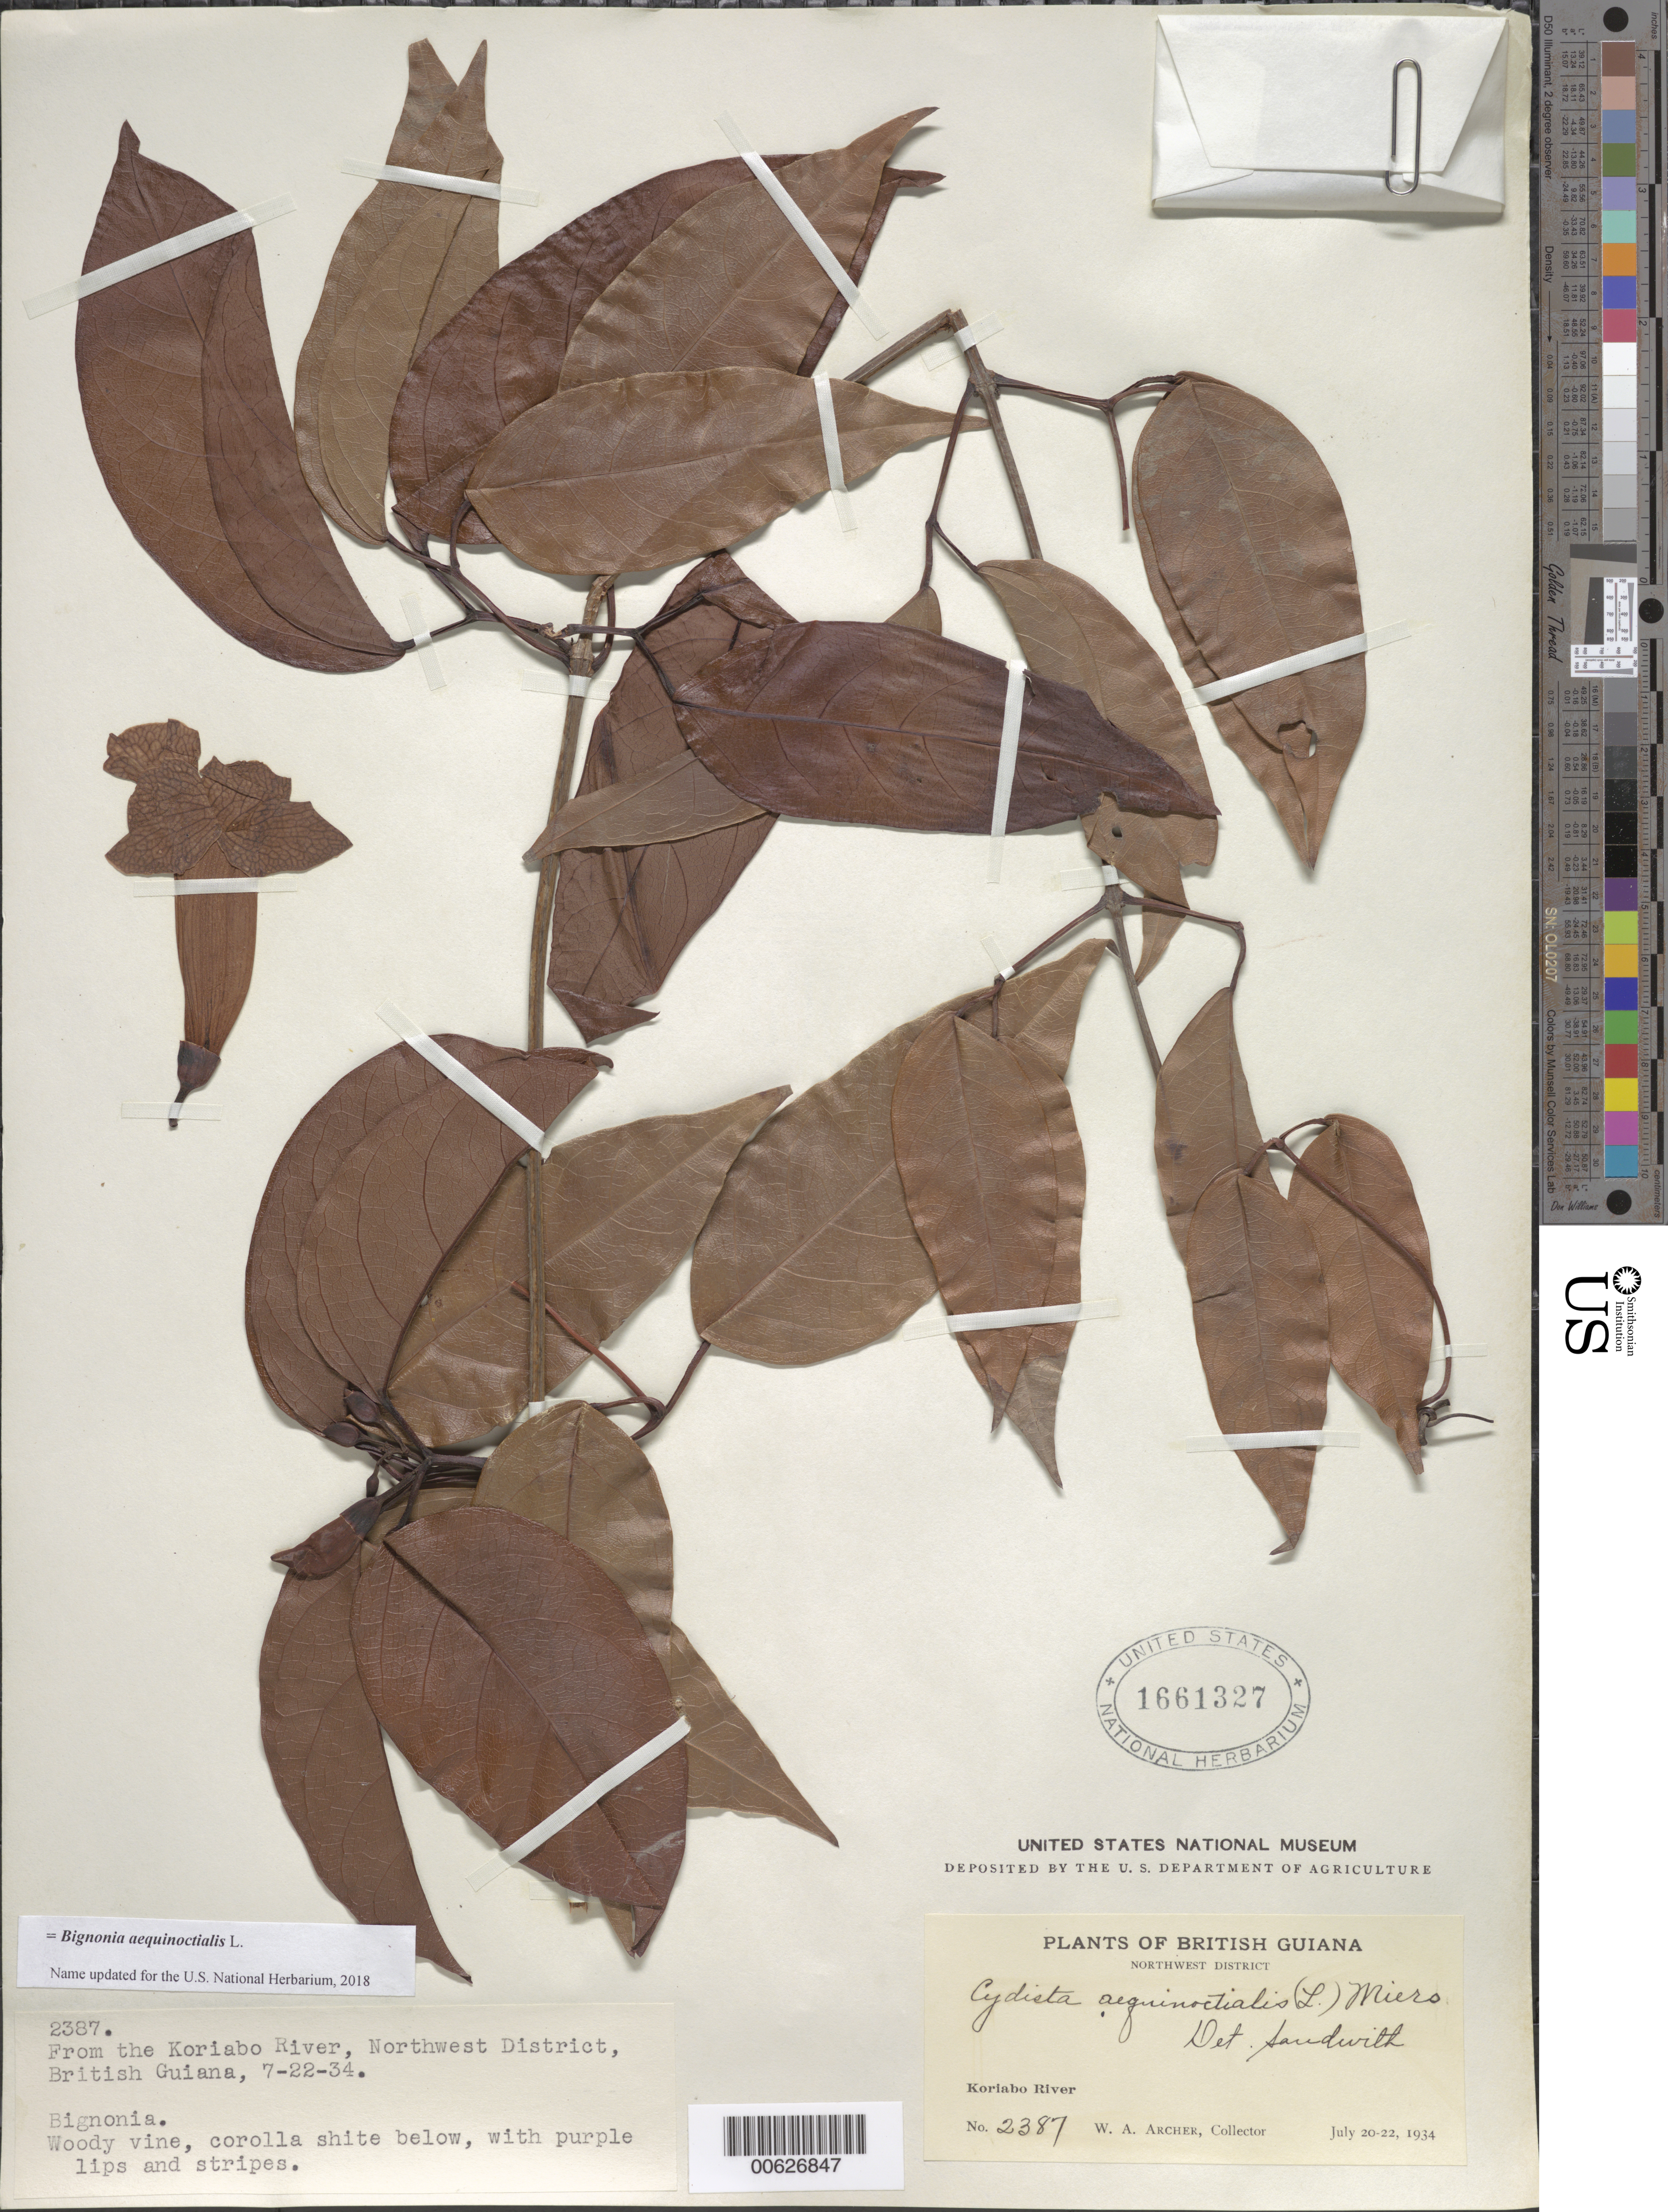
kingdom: Plantae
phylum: Tracheophyta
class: Magnoliopsida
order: Lamiales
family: Bignoniaceae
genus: Bignonia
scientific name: Bignonia aequinoctialis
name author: L.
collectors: W. A. Archer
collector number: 2387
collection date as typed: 20-Jul-34 to 22-Jul-34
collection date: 1934-07-20/1934-07-22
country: Guyana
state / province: Barima-Waini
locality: Koriabo River, NW Dist.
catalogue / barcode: US 1661327